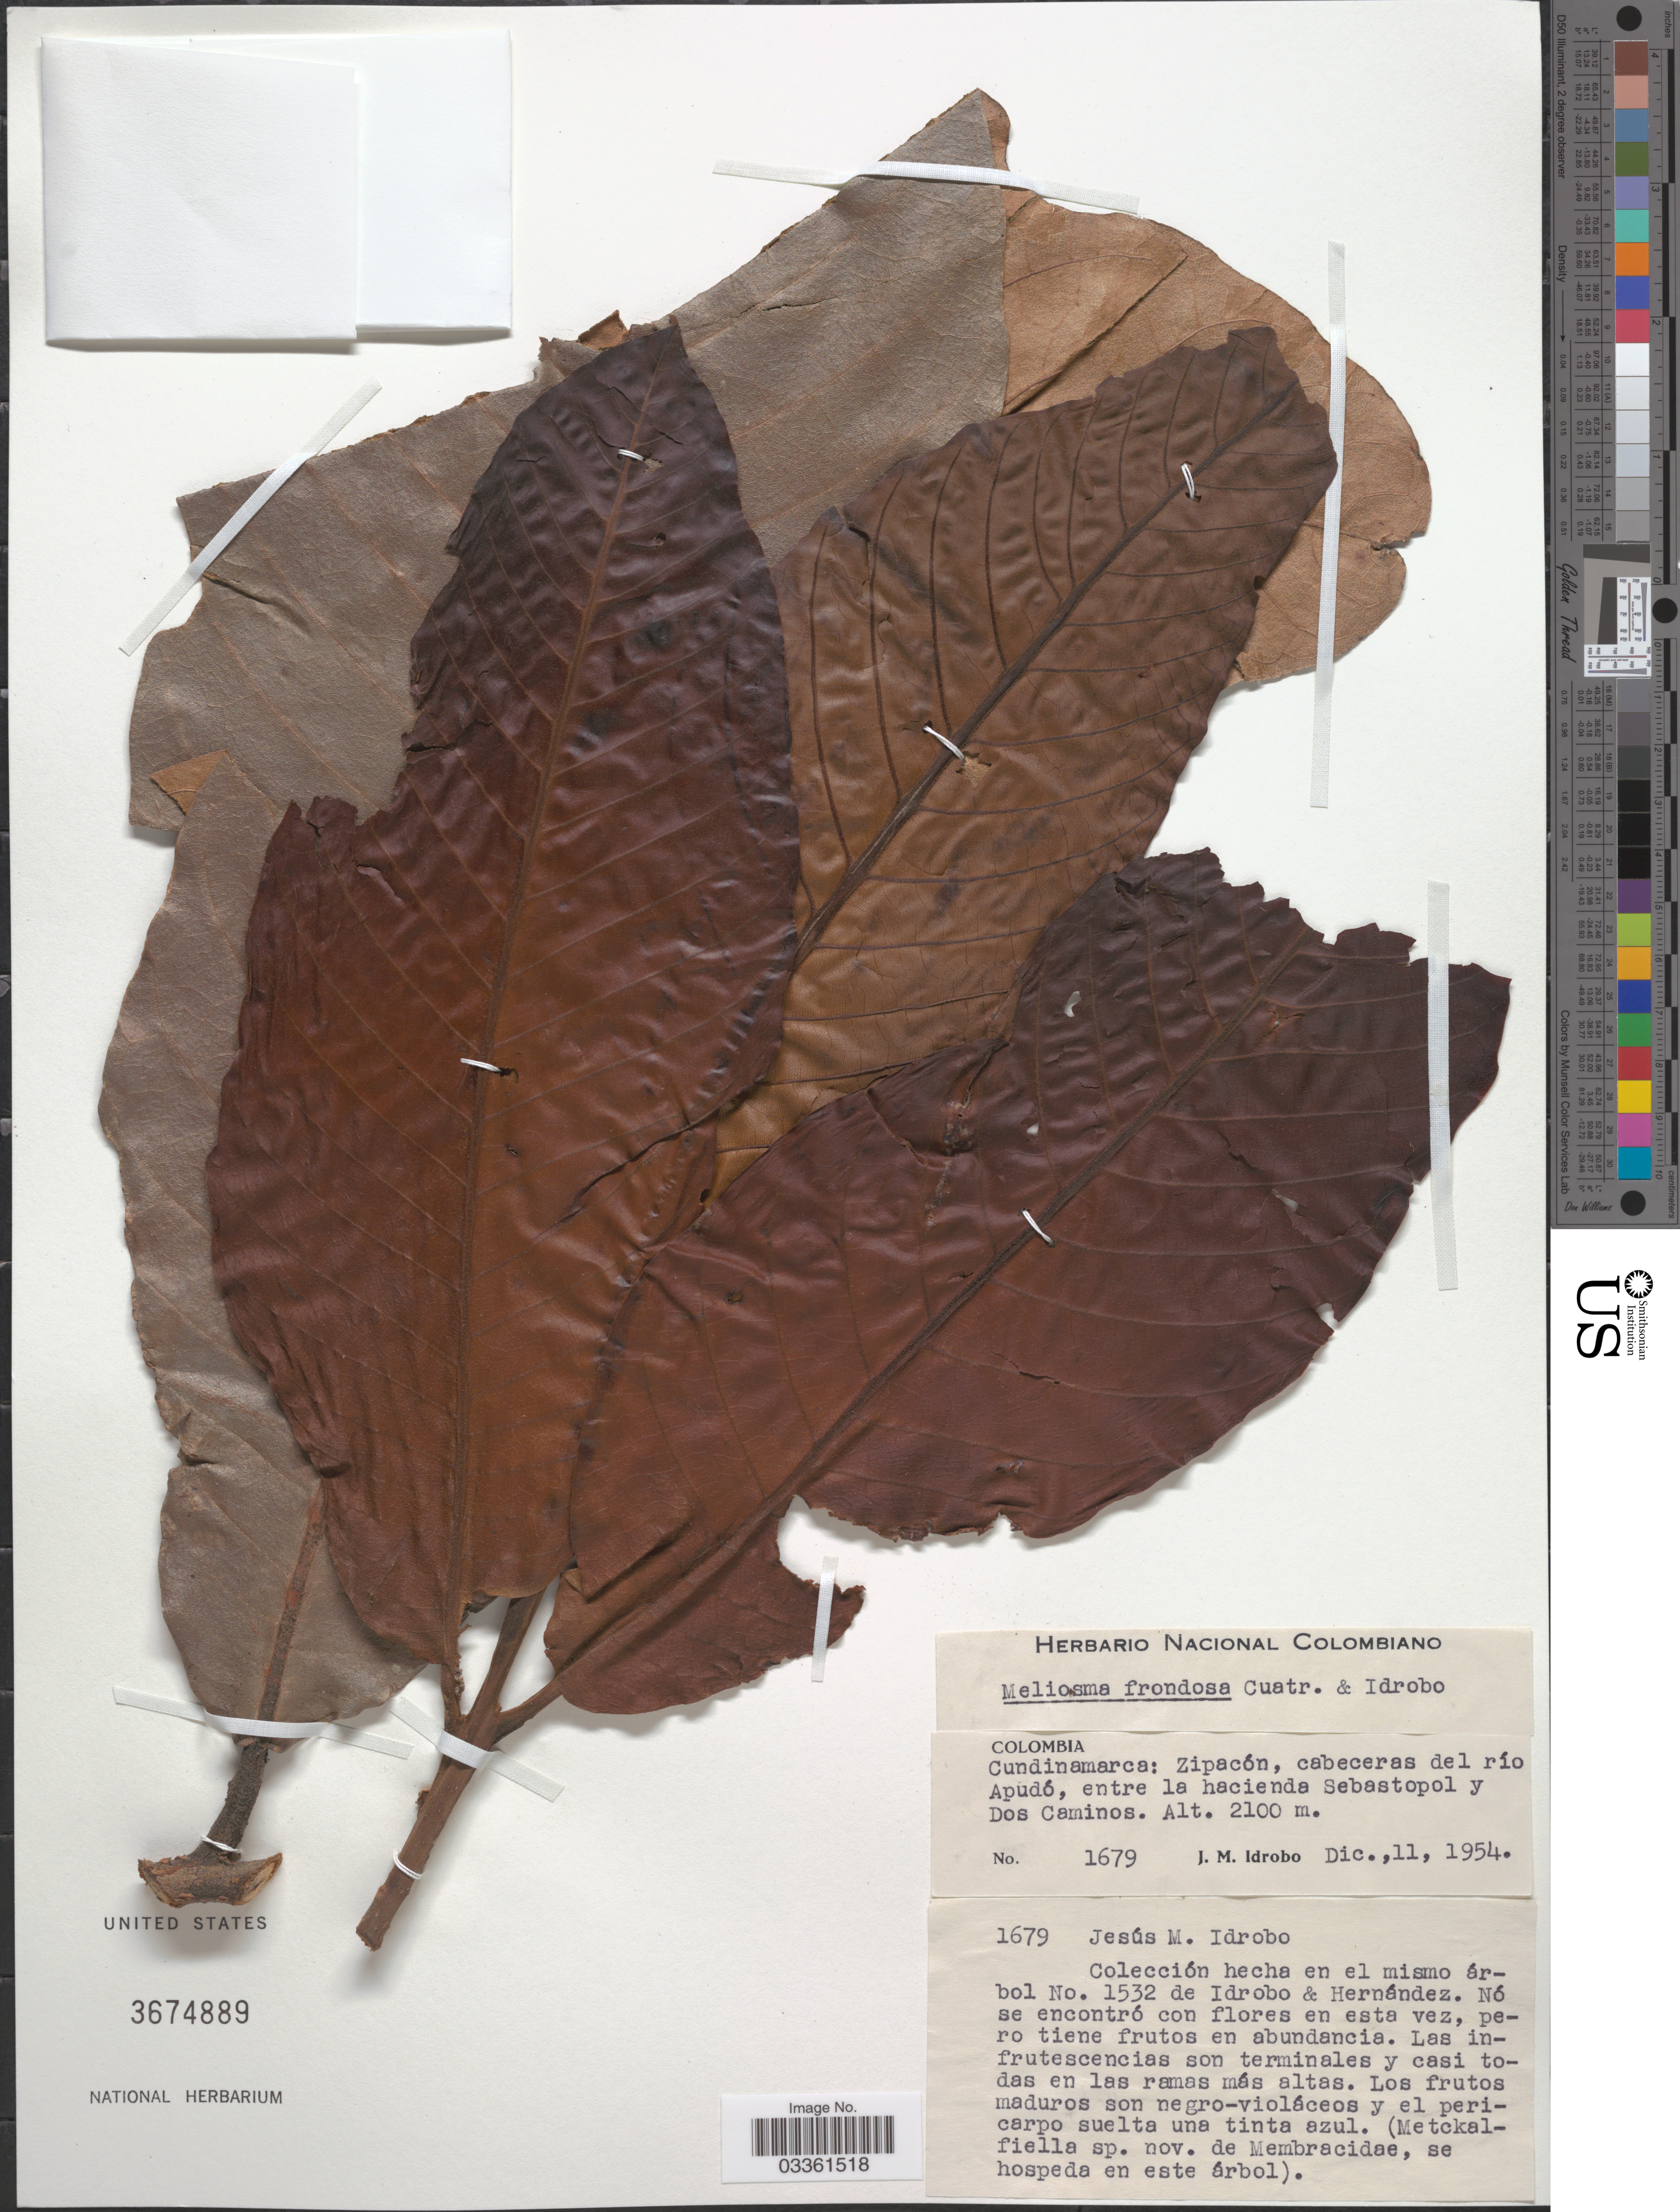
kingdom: Plantae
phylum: Tracheophyta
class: Magnoliopsida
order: Proteales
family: Sabiaceae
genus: Meliosma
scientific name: Meliosma frondosa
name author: Cuatrec. & Idrobo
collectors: J. M. Idrobo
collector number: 1679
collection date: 1954-12-11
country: Colombia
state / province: Cundinamarca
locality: Zipacón, cabeceras del río Apudó, entre la hacienda Sebastopol y Dos Caminos.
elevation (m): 2100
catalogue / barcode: US 3674889